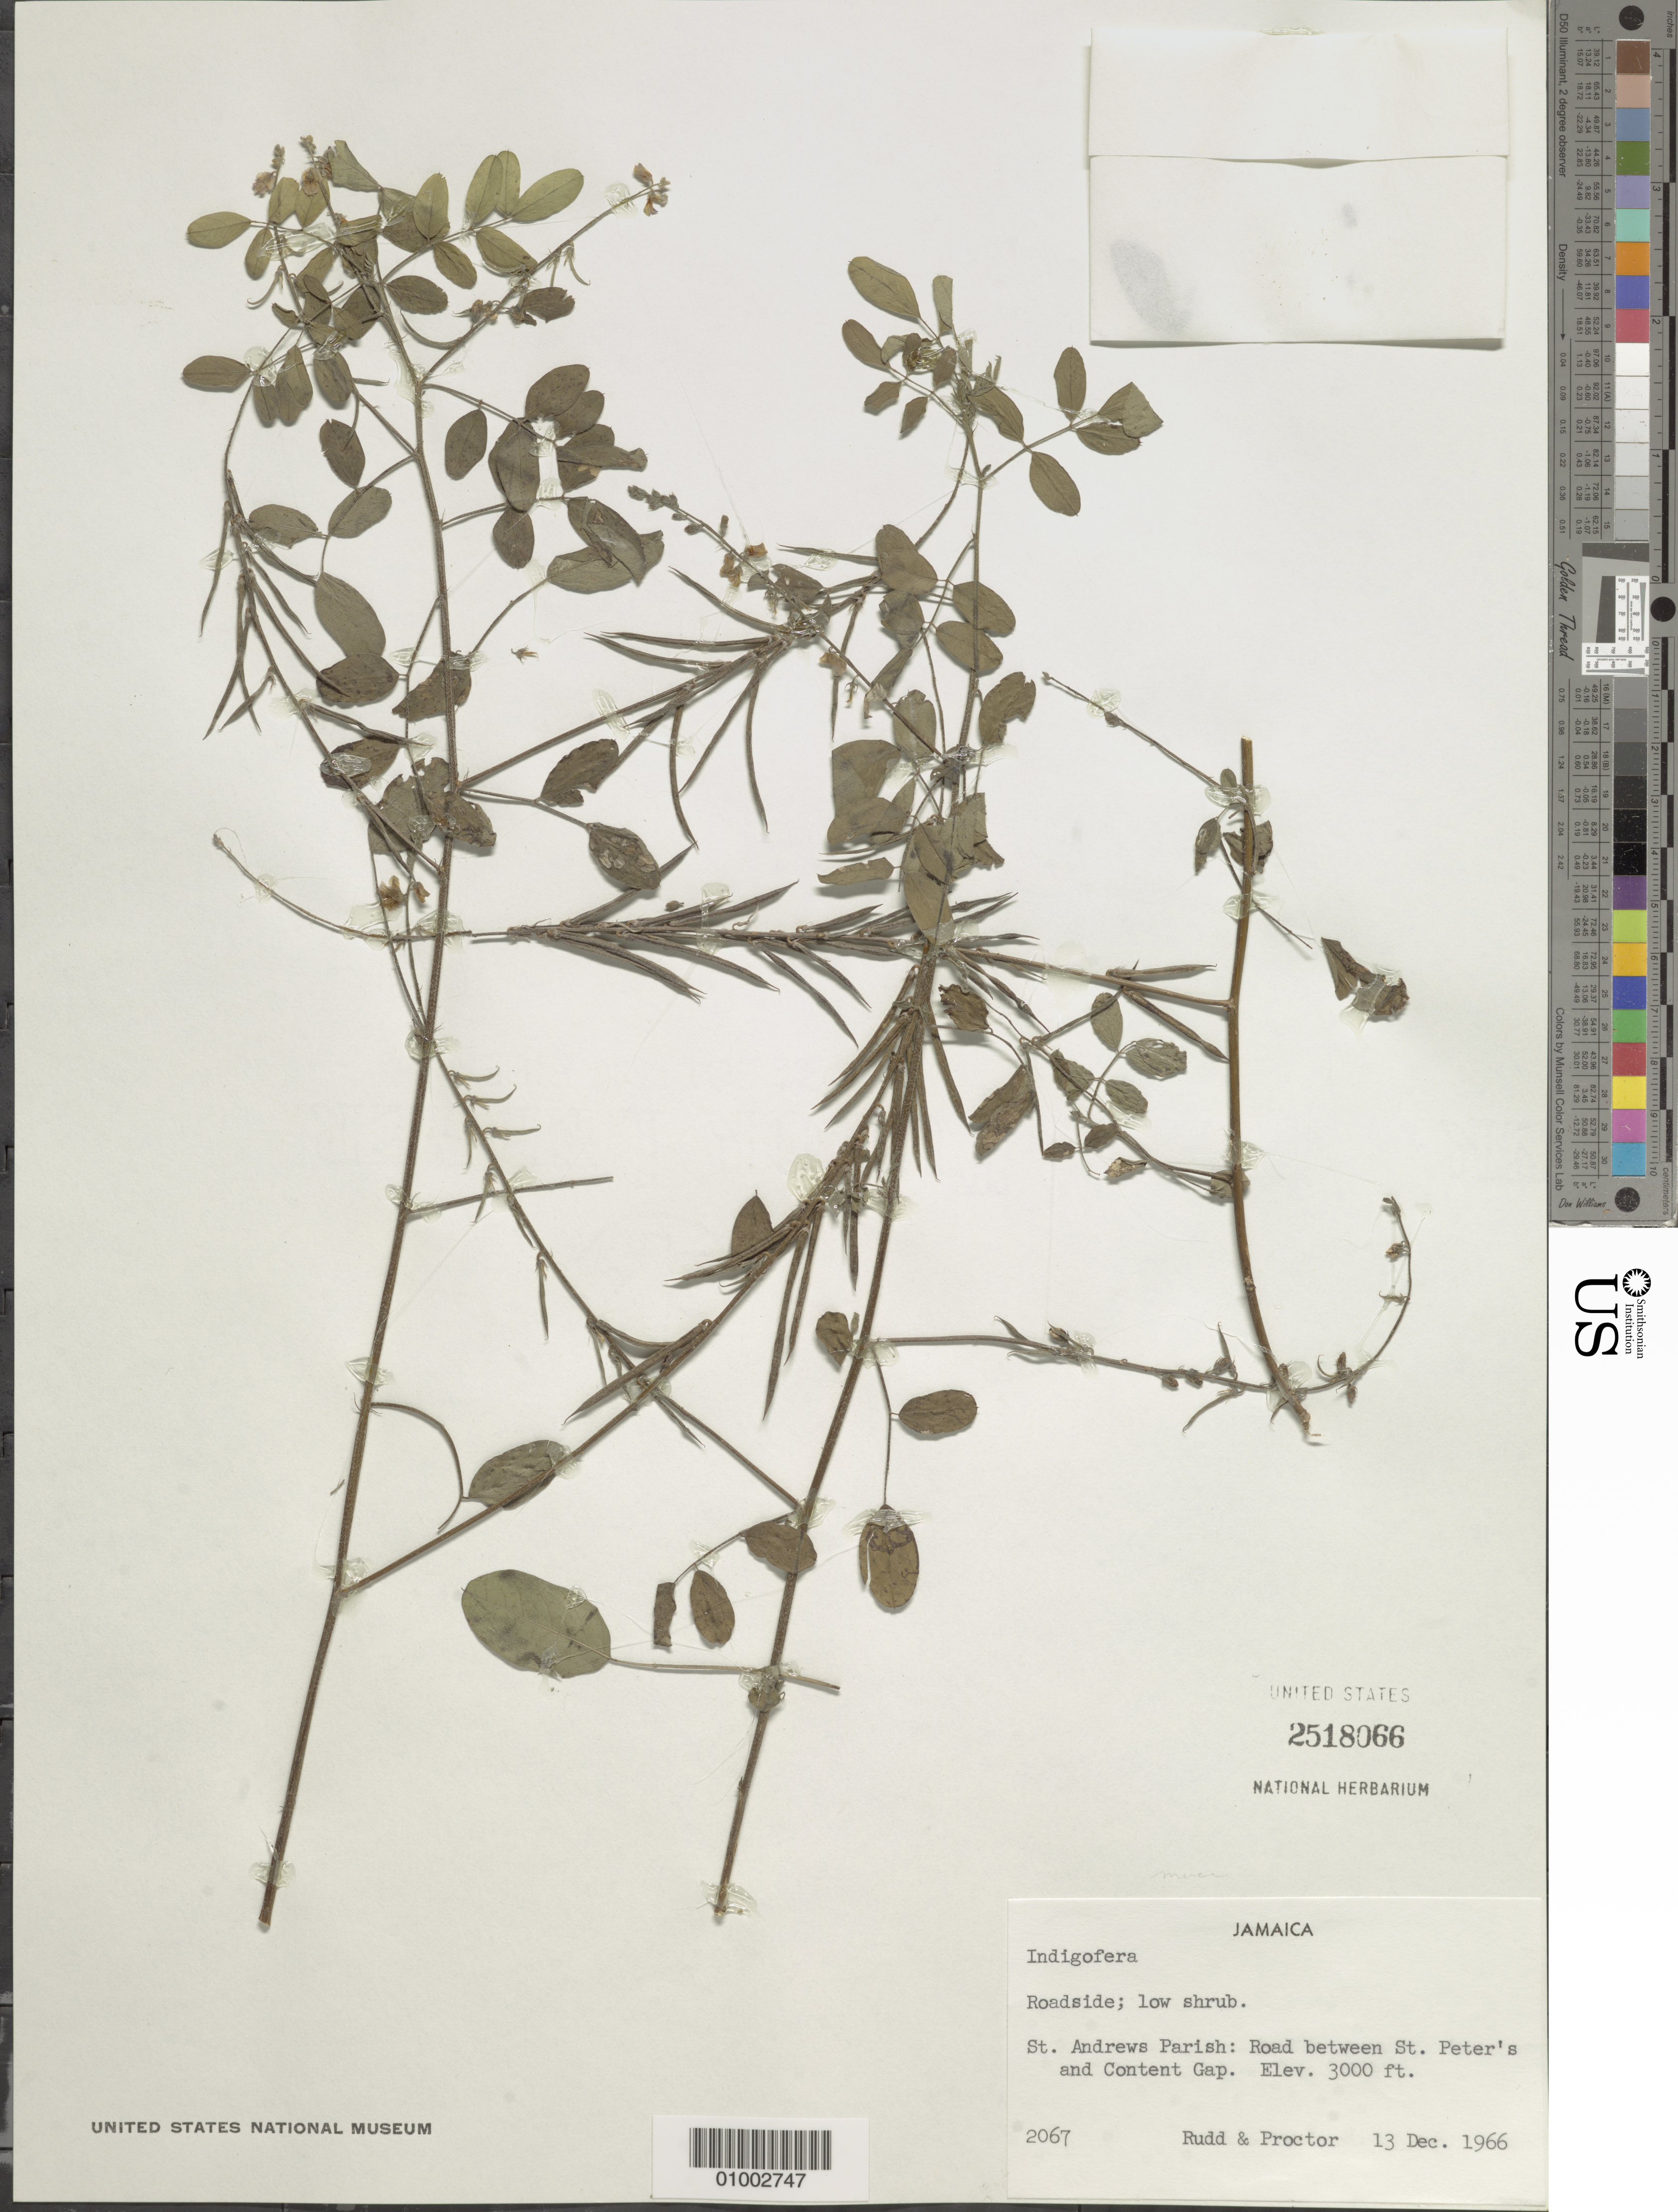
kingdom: Plantae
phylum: Tracheophyta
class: Magnoliopsida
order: Fabales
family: Fabaceae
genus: Indigofera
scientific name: Indigofera mucronata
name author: Lam.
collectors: V. E. Rudd & G. R. Proctor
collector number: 2067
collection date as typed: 13 Dec 1966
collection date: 1966-12-13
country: Jamaica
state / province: Saint Andrew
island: Jamaica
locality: Roadside between St. Peter's and Content Gap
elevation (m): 914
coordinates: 0 N, 0 E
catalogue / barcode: US 2518066